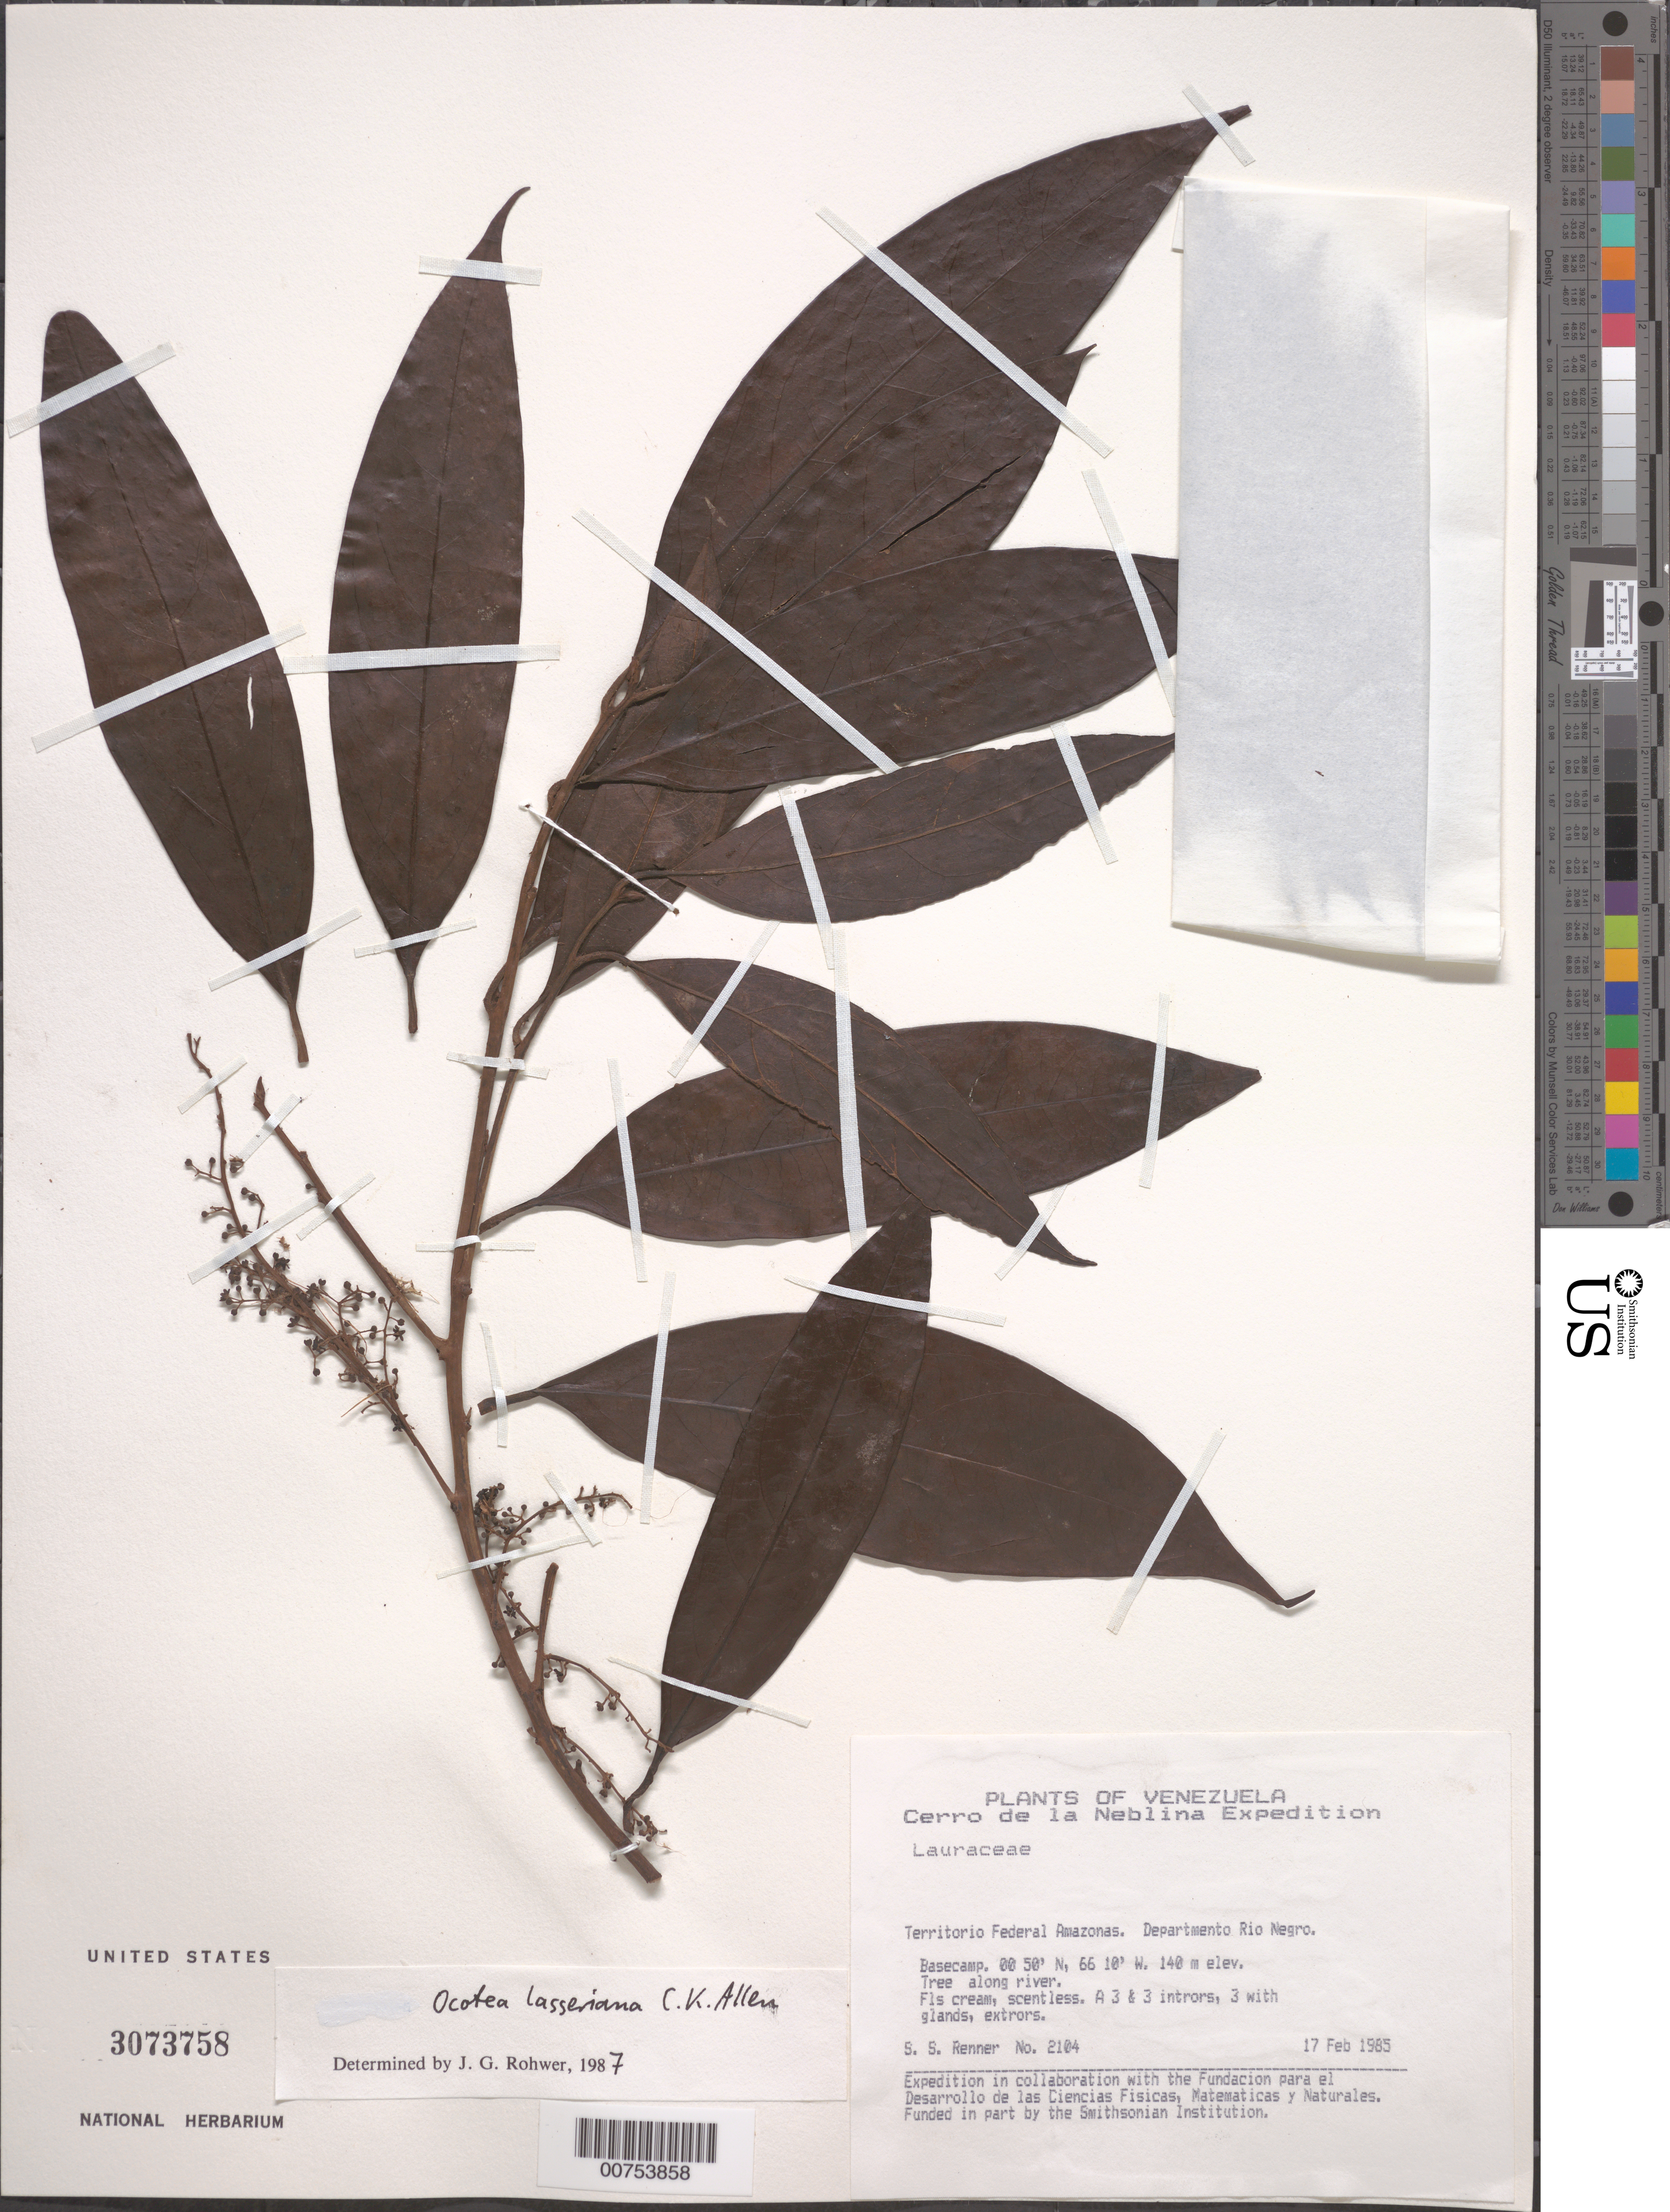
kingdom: Plantae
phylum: Tracheophyta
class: Magnoliopsida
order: Laurales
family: Lauraceae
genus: Ocotea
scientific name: Ocotea lasseriana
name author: C.K. Allen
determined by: Rohwer, J. G.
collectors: S. S. Renner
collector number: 2104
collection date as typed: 17-Feb-85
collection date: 1985-02-17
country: Venezuela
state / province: Amazonas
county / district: Río Negro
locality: Cerro de la Neblina, Basecamp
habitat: Along river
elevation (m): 140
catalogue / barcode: US 3073758